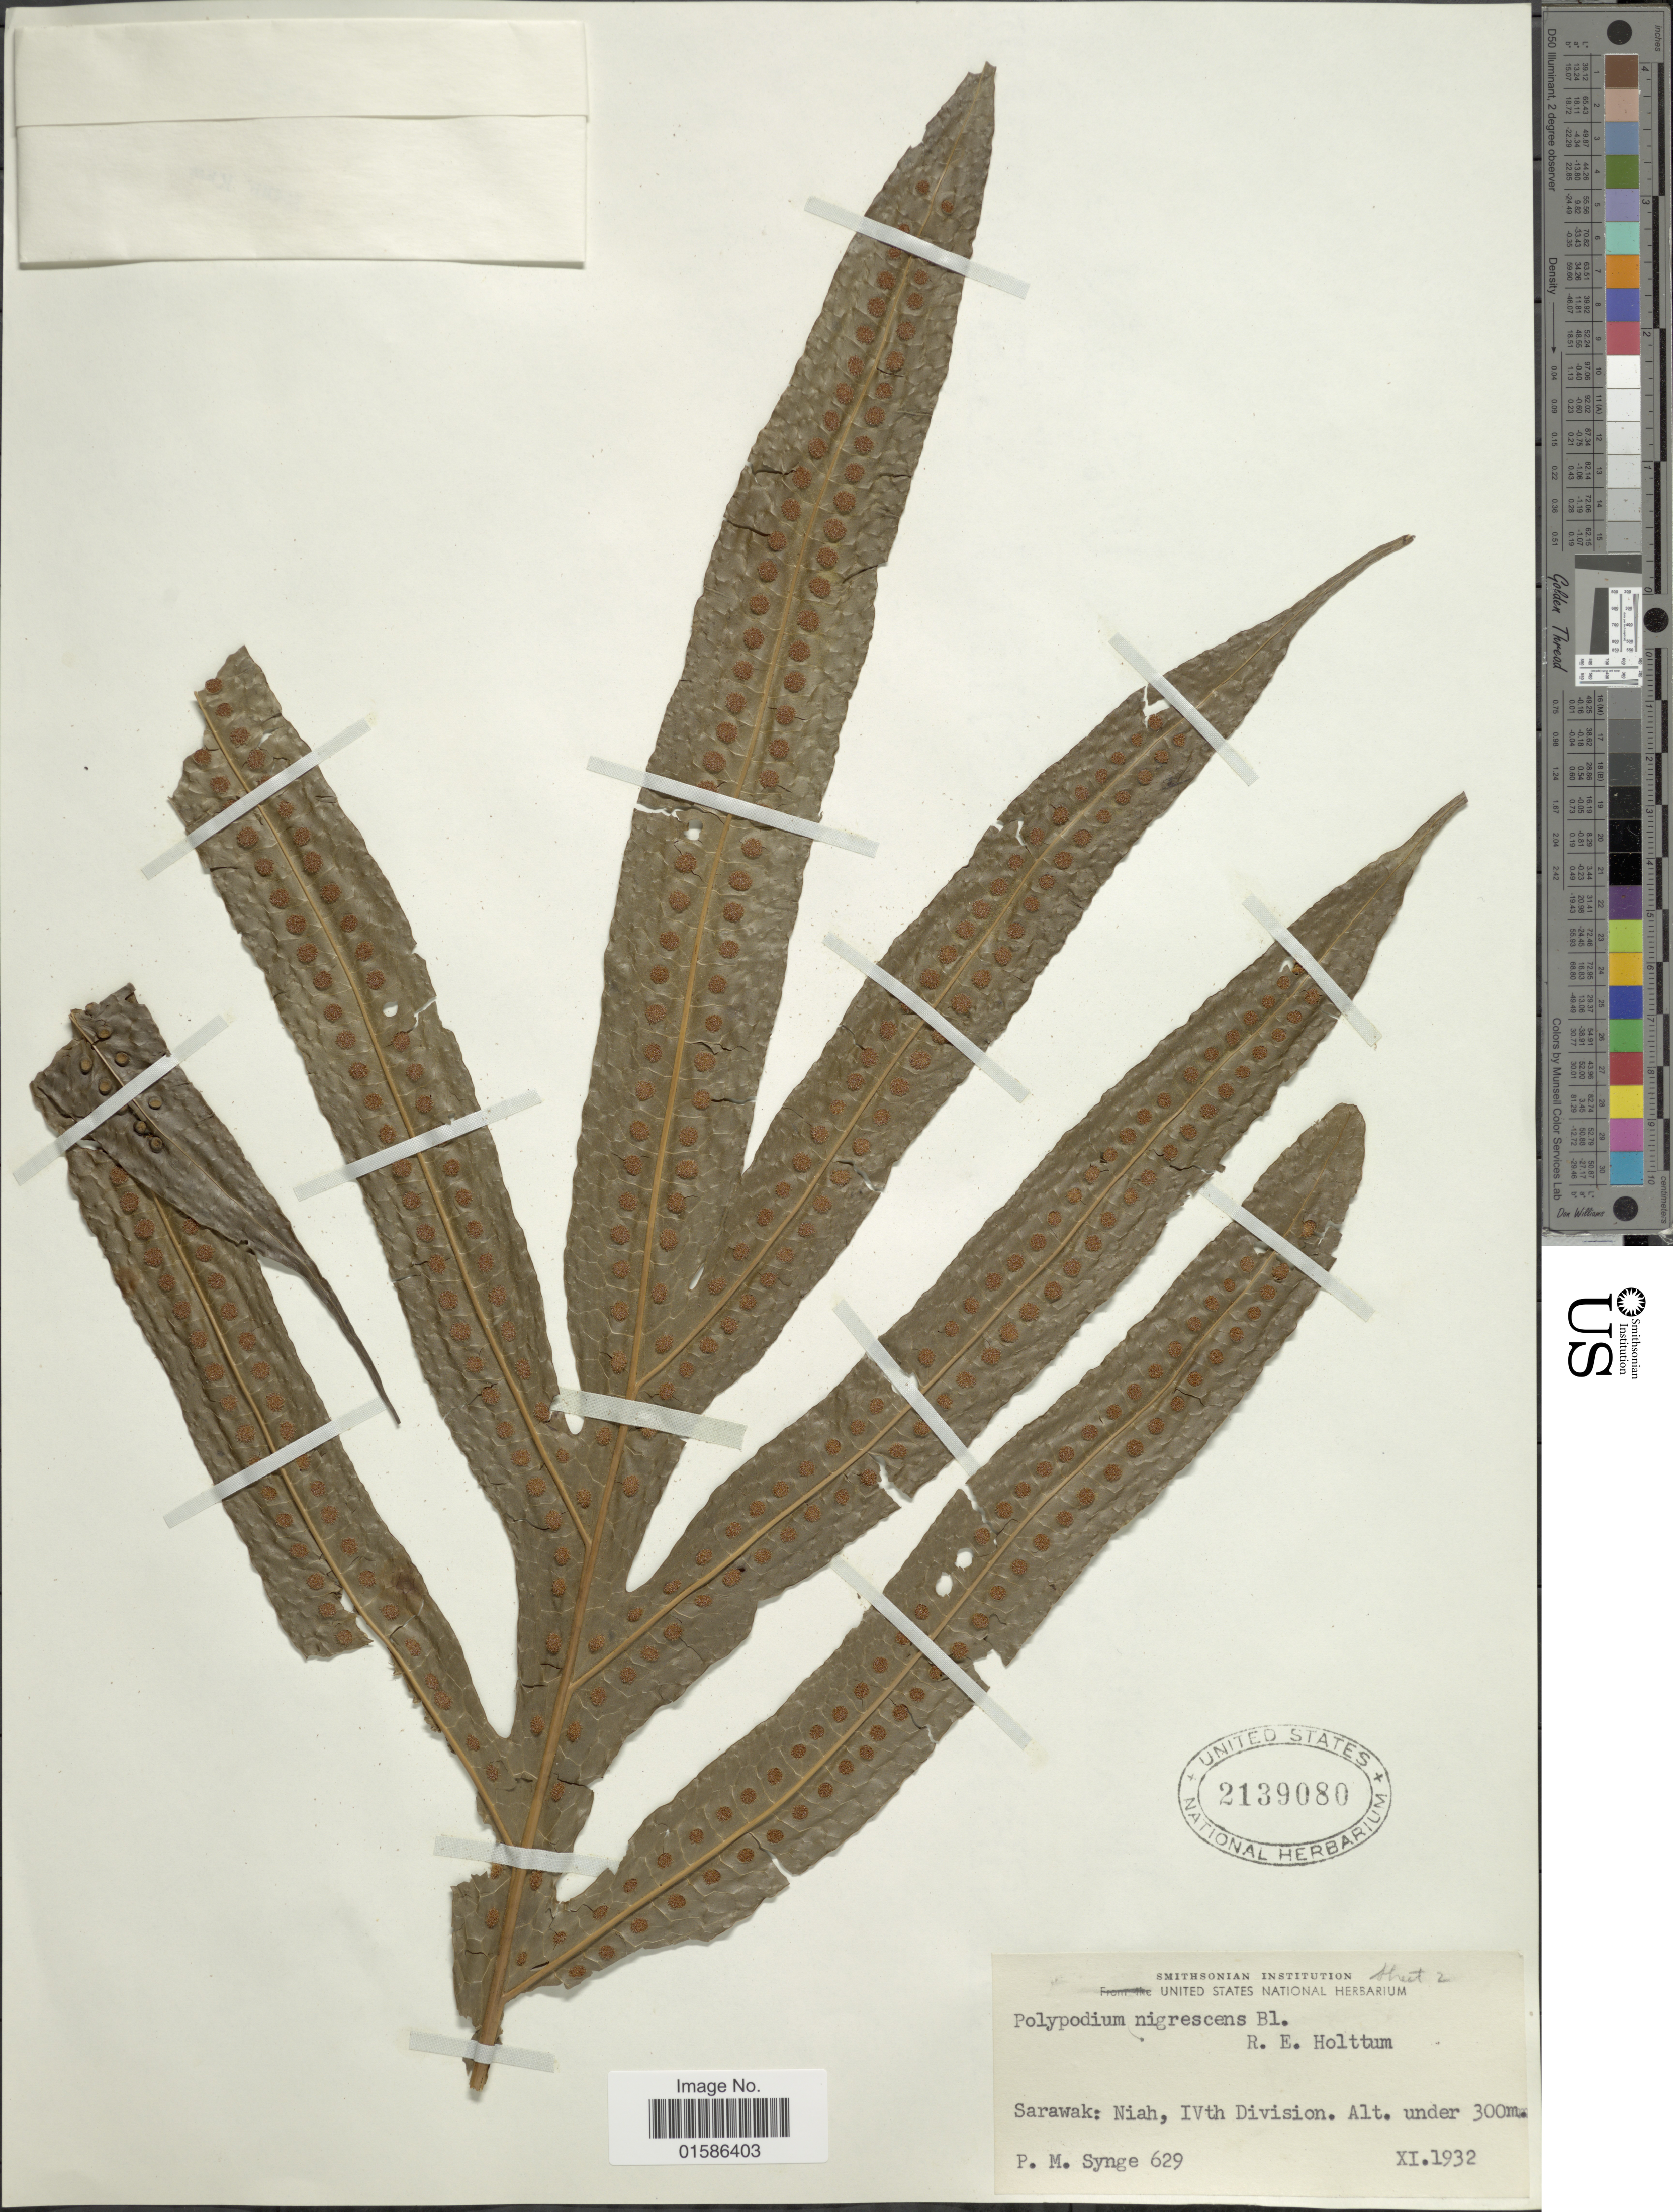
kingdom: Plantae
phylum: Tracheophyta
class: Polypodiopsida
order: Polypodiales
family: Polypodiaceae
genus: Microsorum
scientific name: Microsorum membranifolium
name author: (R. Br.) Ching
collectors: P. Synge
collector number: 629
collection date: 1932-11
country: Malaysia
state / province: Sarawak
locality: Niah, IVth Division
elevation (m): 300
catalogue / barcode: US 219080